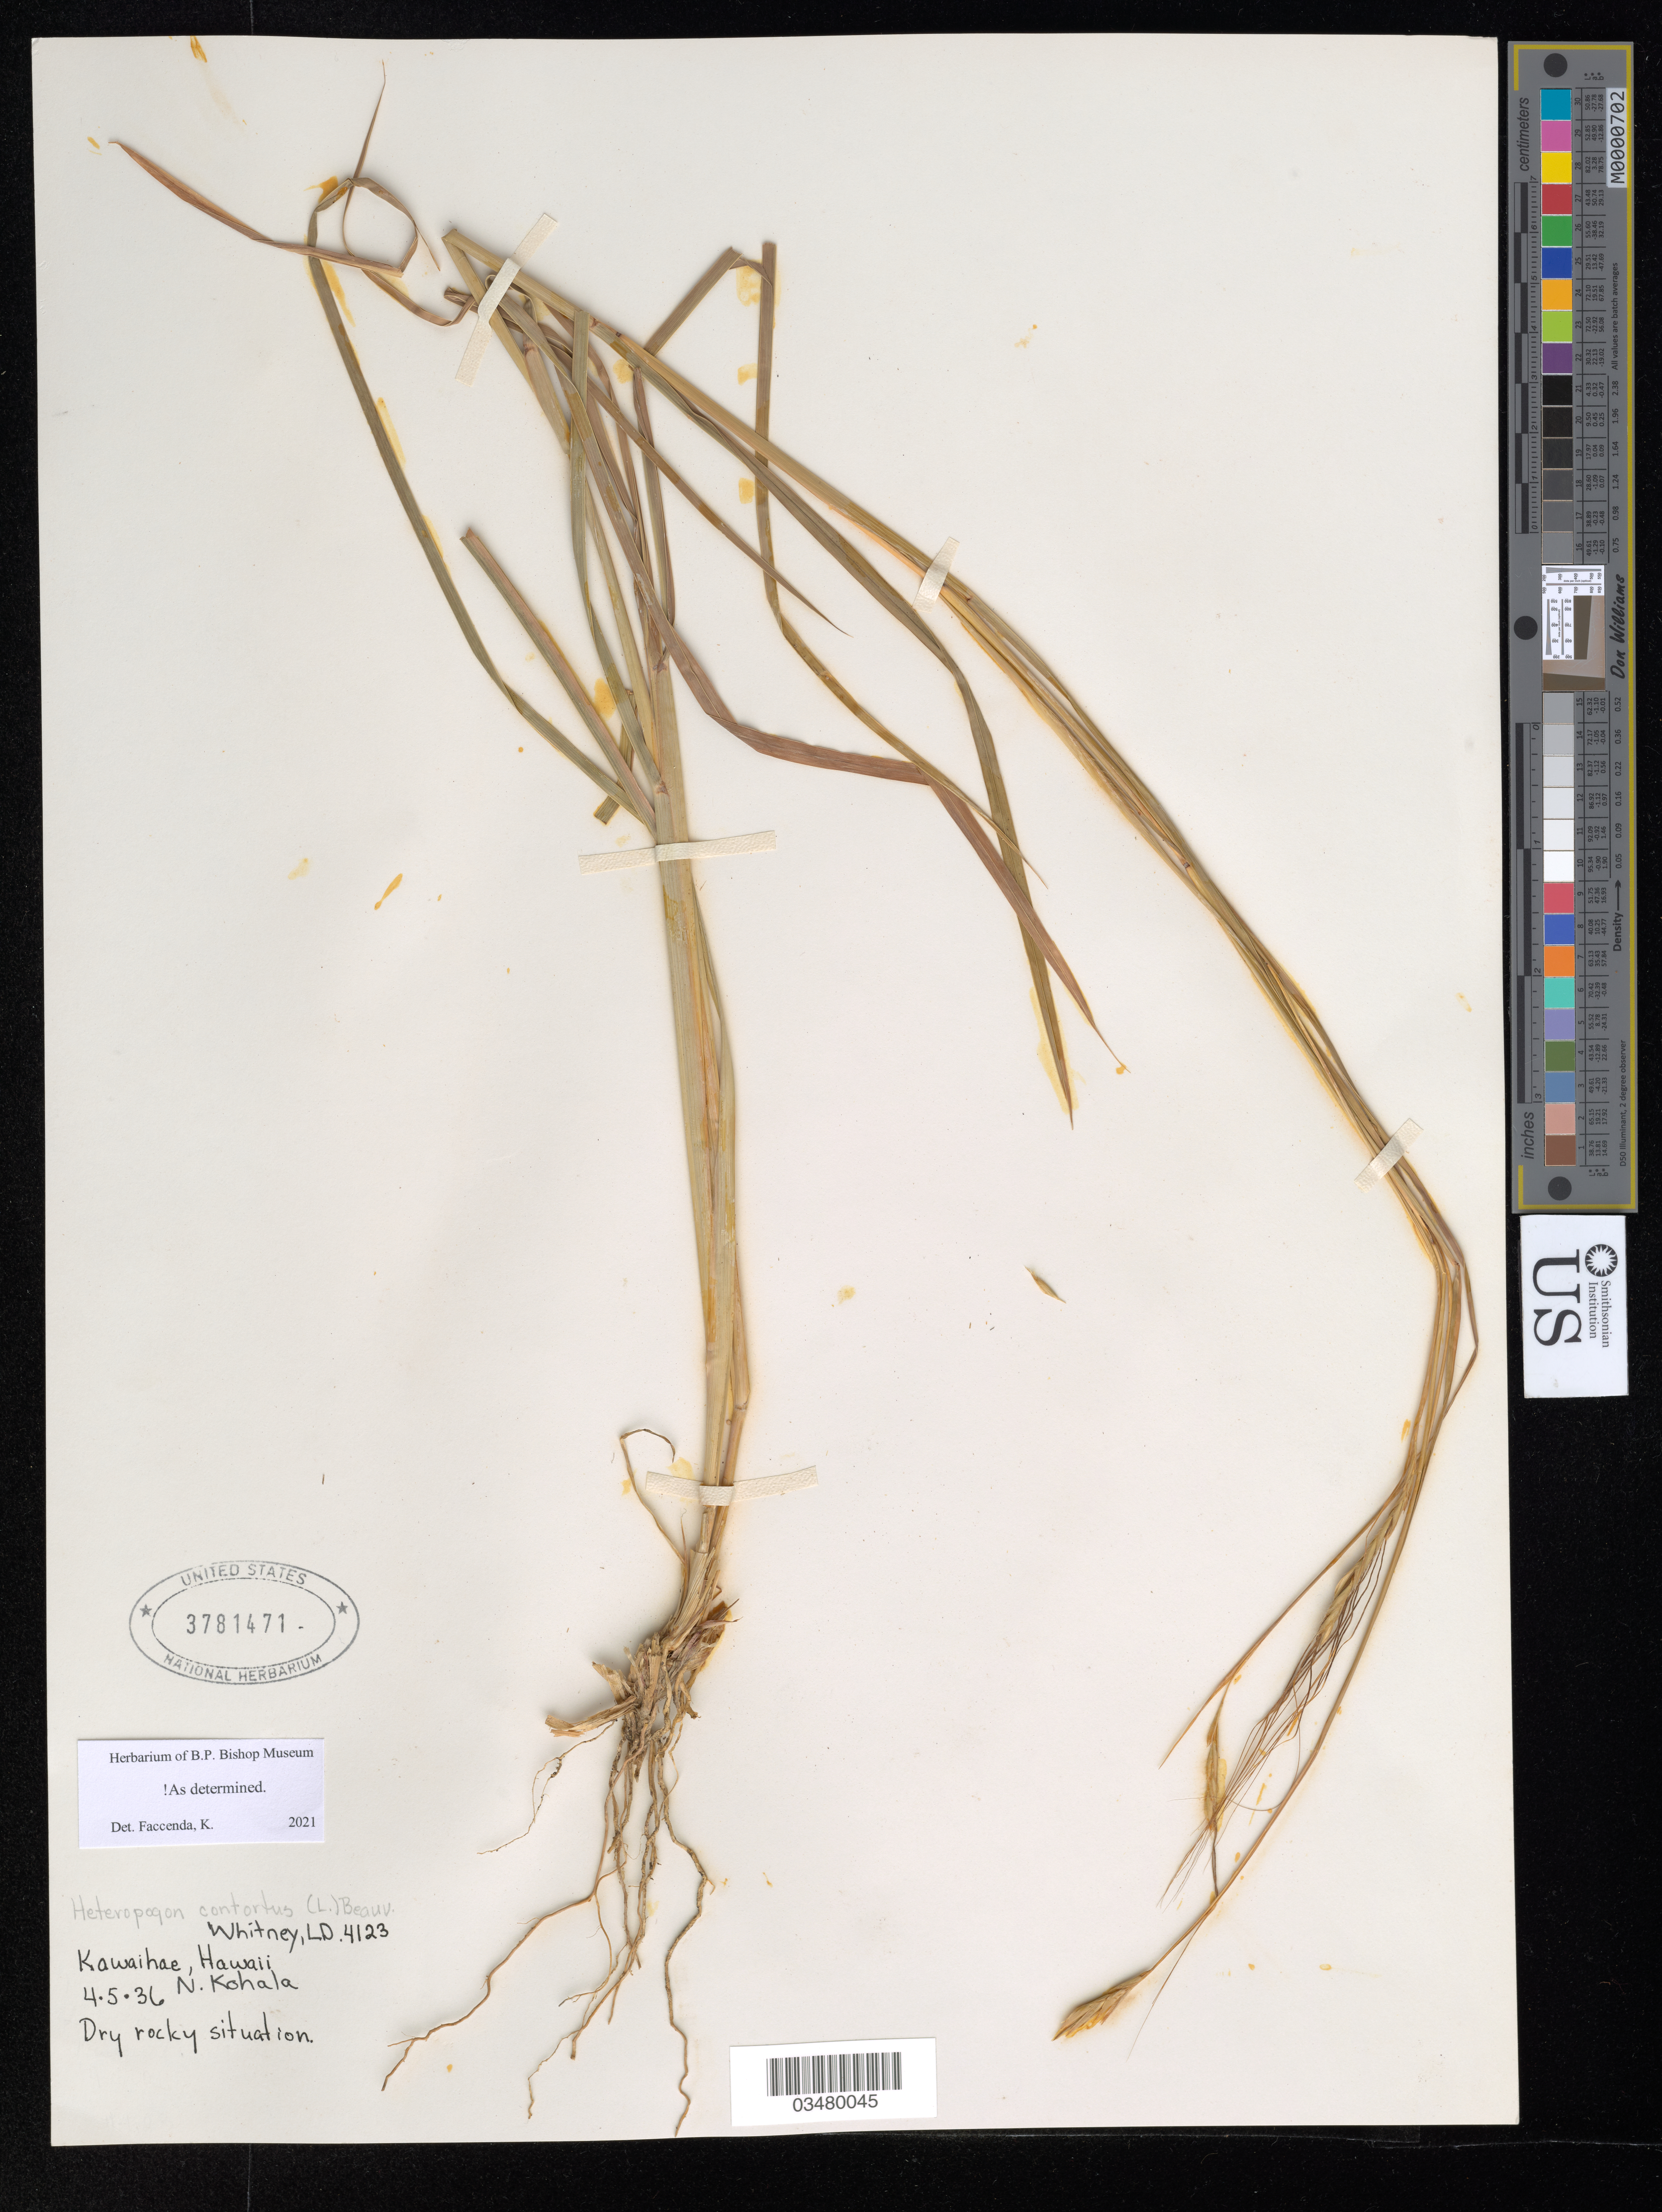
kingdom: Plantae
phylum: Tracheophyta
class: Liliopsida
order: Poales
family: Poaceae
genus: Heteropogon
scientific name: Heteropogon contortus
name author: (L.) P. Beauv. ex Roem. & Schult.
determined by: Faccenda, K.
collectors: L. Whitney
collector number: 4123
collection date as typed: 5 Apr 1936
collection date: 1936-04-05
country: United States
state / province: Hawaii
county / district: Hawaii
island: Hawaii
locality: Kawaihae, N. Kohala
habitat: Dry, rocky situation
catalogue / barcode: US 3781471